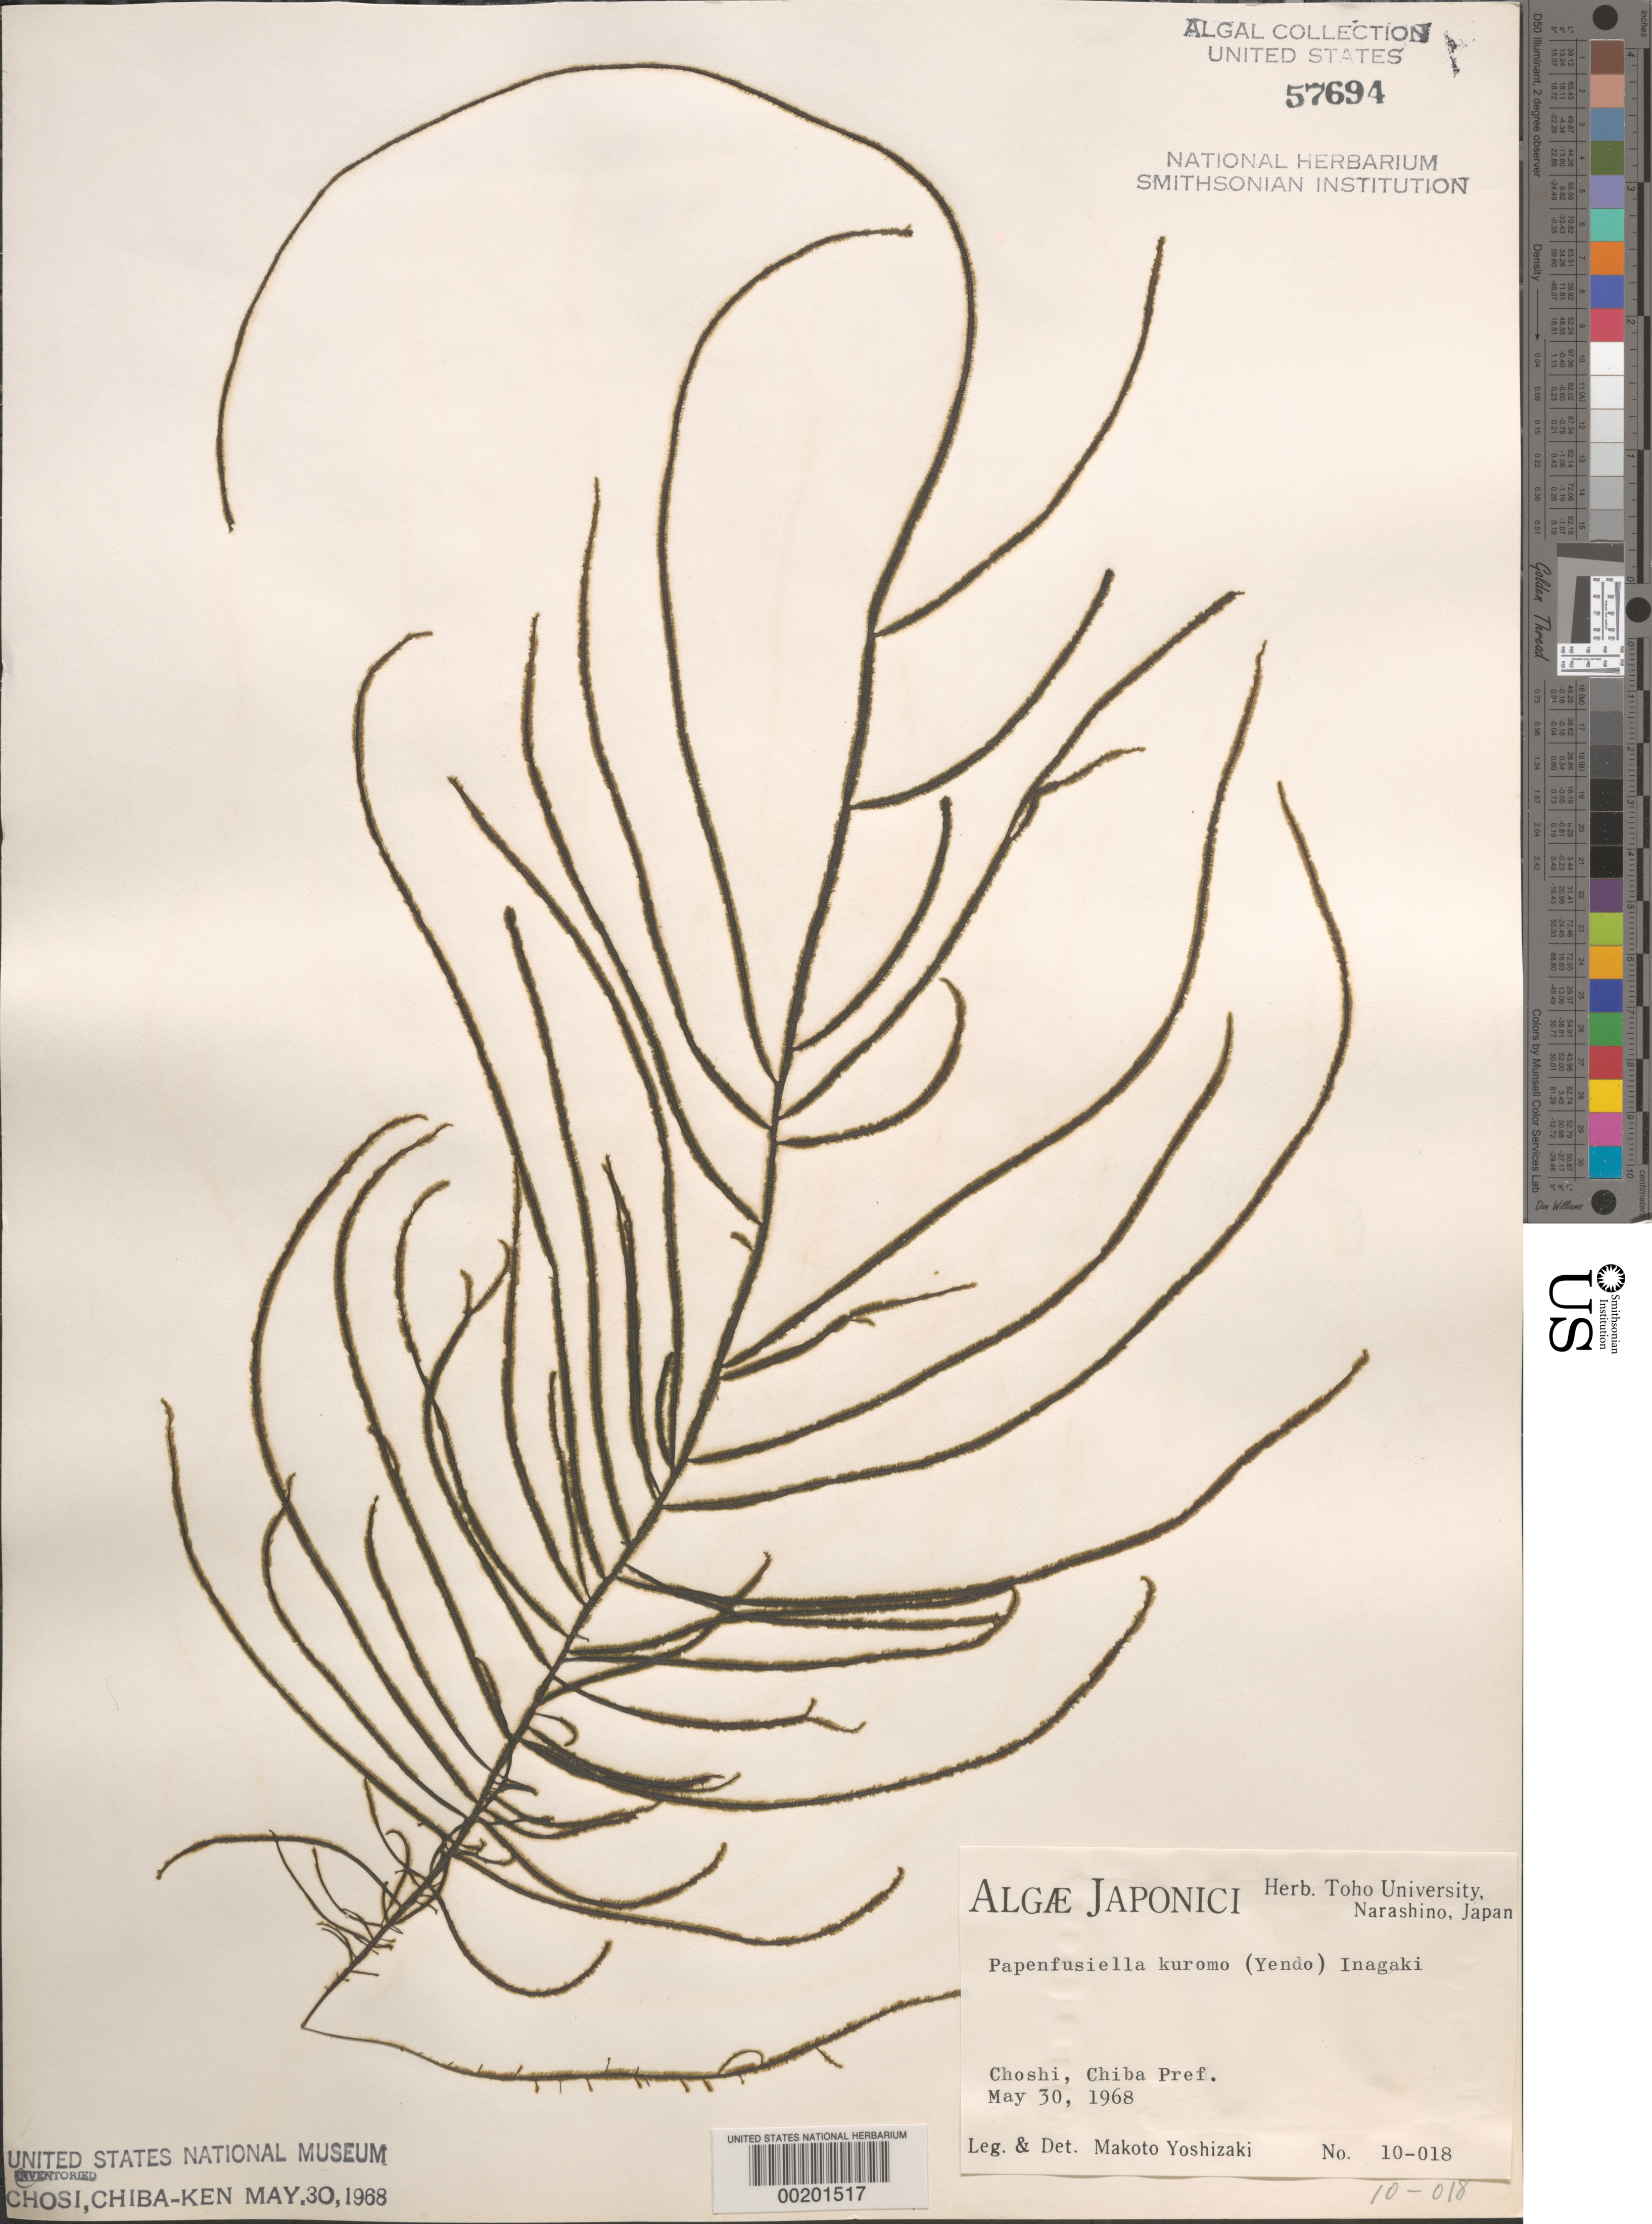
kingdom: Chromista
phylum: Ochrophyta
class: Phaeophyceae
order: Ectocarpales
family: Chordariaceae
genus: Papenfussiella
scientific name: Papenfussiella kuromo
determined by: Yoshizaki, M.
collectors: M. Yoshizaki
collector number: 10-018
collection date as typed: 30 May 1968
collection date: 1968-05-30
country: Japan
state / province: Tiba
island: Honshu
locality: Choshi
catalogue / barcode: US 57694